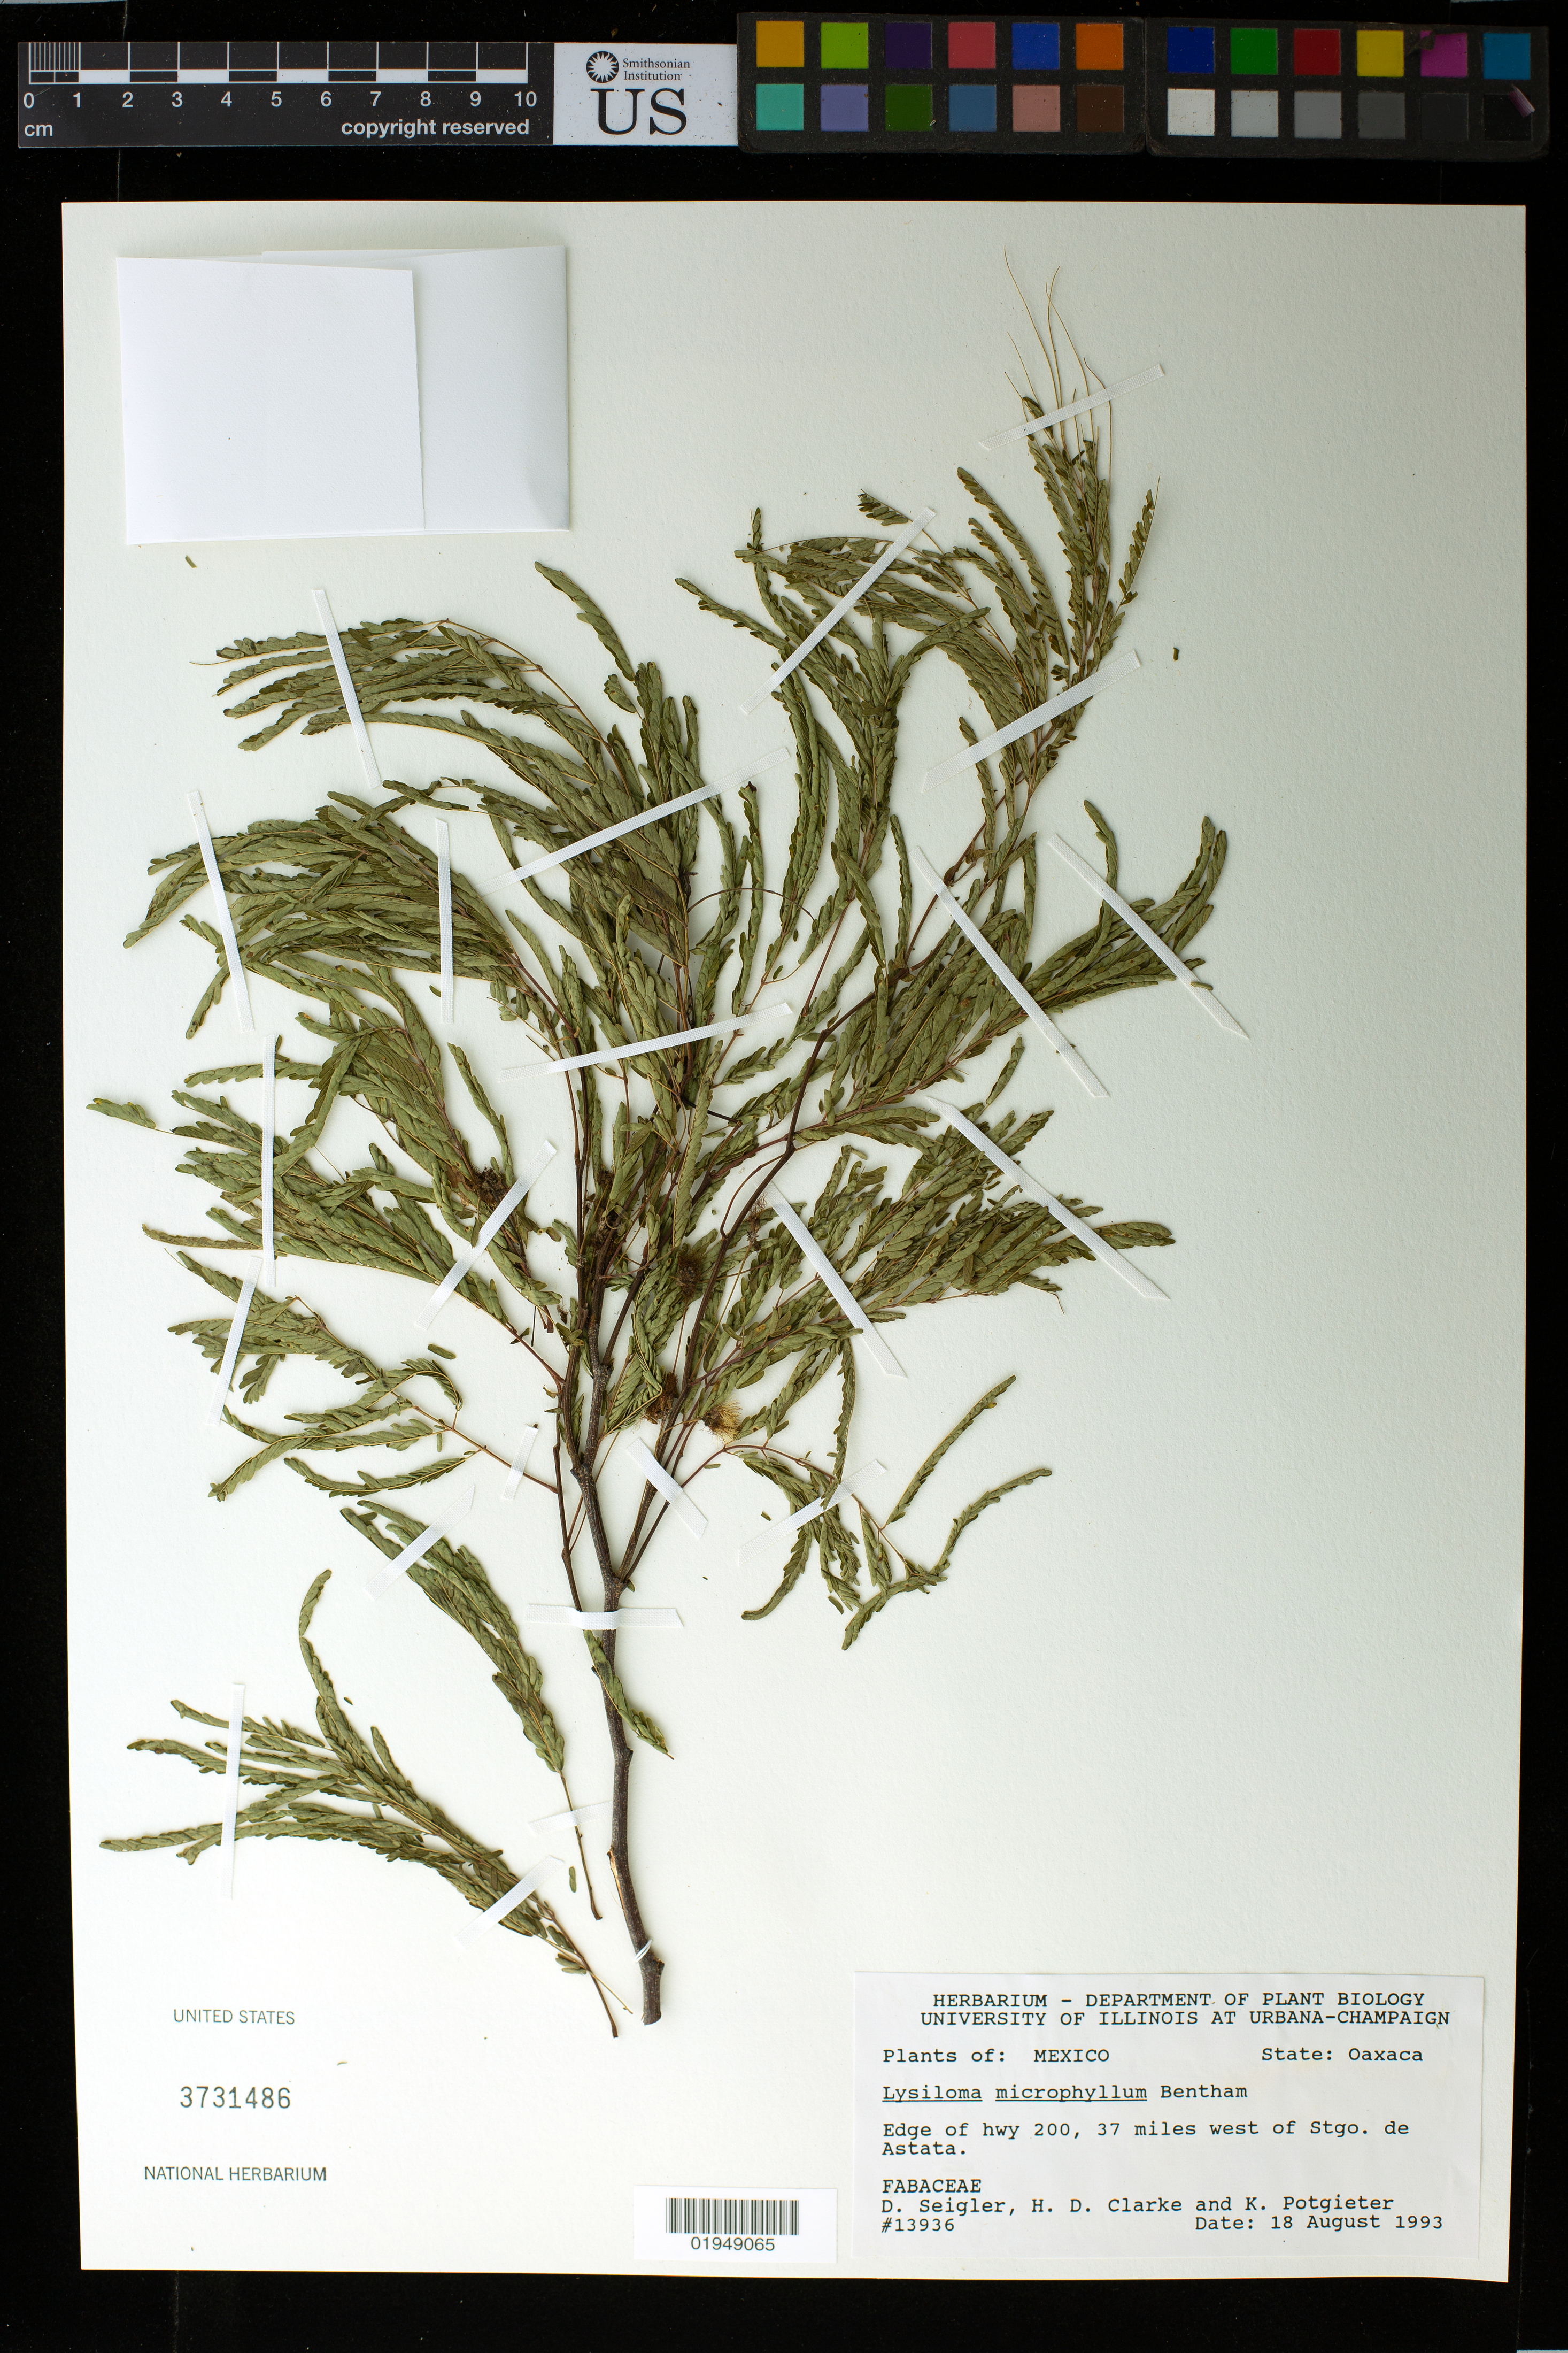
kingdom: Plantae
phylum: Tracheophyta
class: Magnoliopsida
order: Fabales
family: Fabaceae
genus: Lysiloma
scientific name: Lysiloma microphyllum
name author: Benth.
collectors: D. Seigler, H. Clarke & K. Potgieter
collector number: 13936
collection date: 1993-08-18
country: Mexico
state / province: Oaxaca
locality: Edge of hwy 200, 37 miles west of Stgo. de Astata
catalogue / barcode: US 3731486